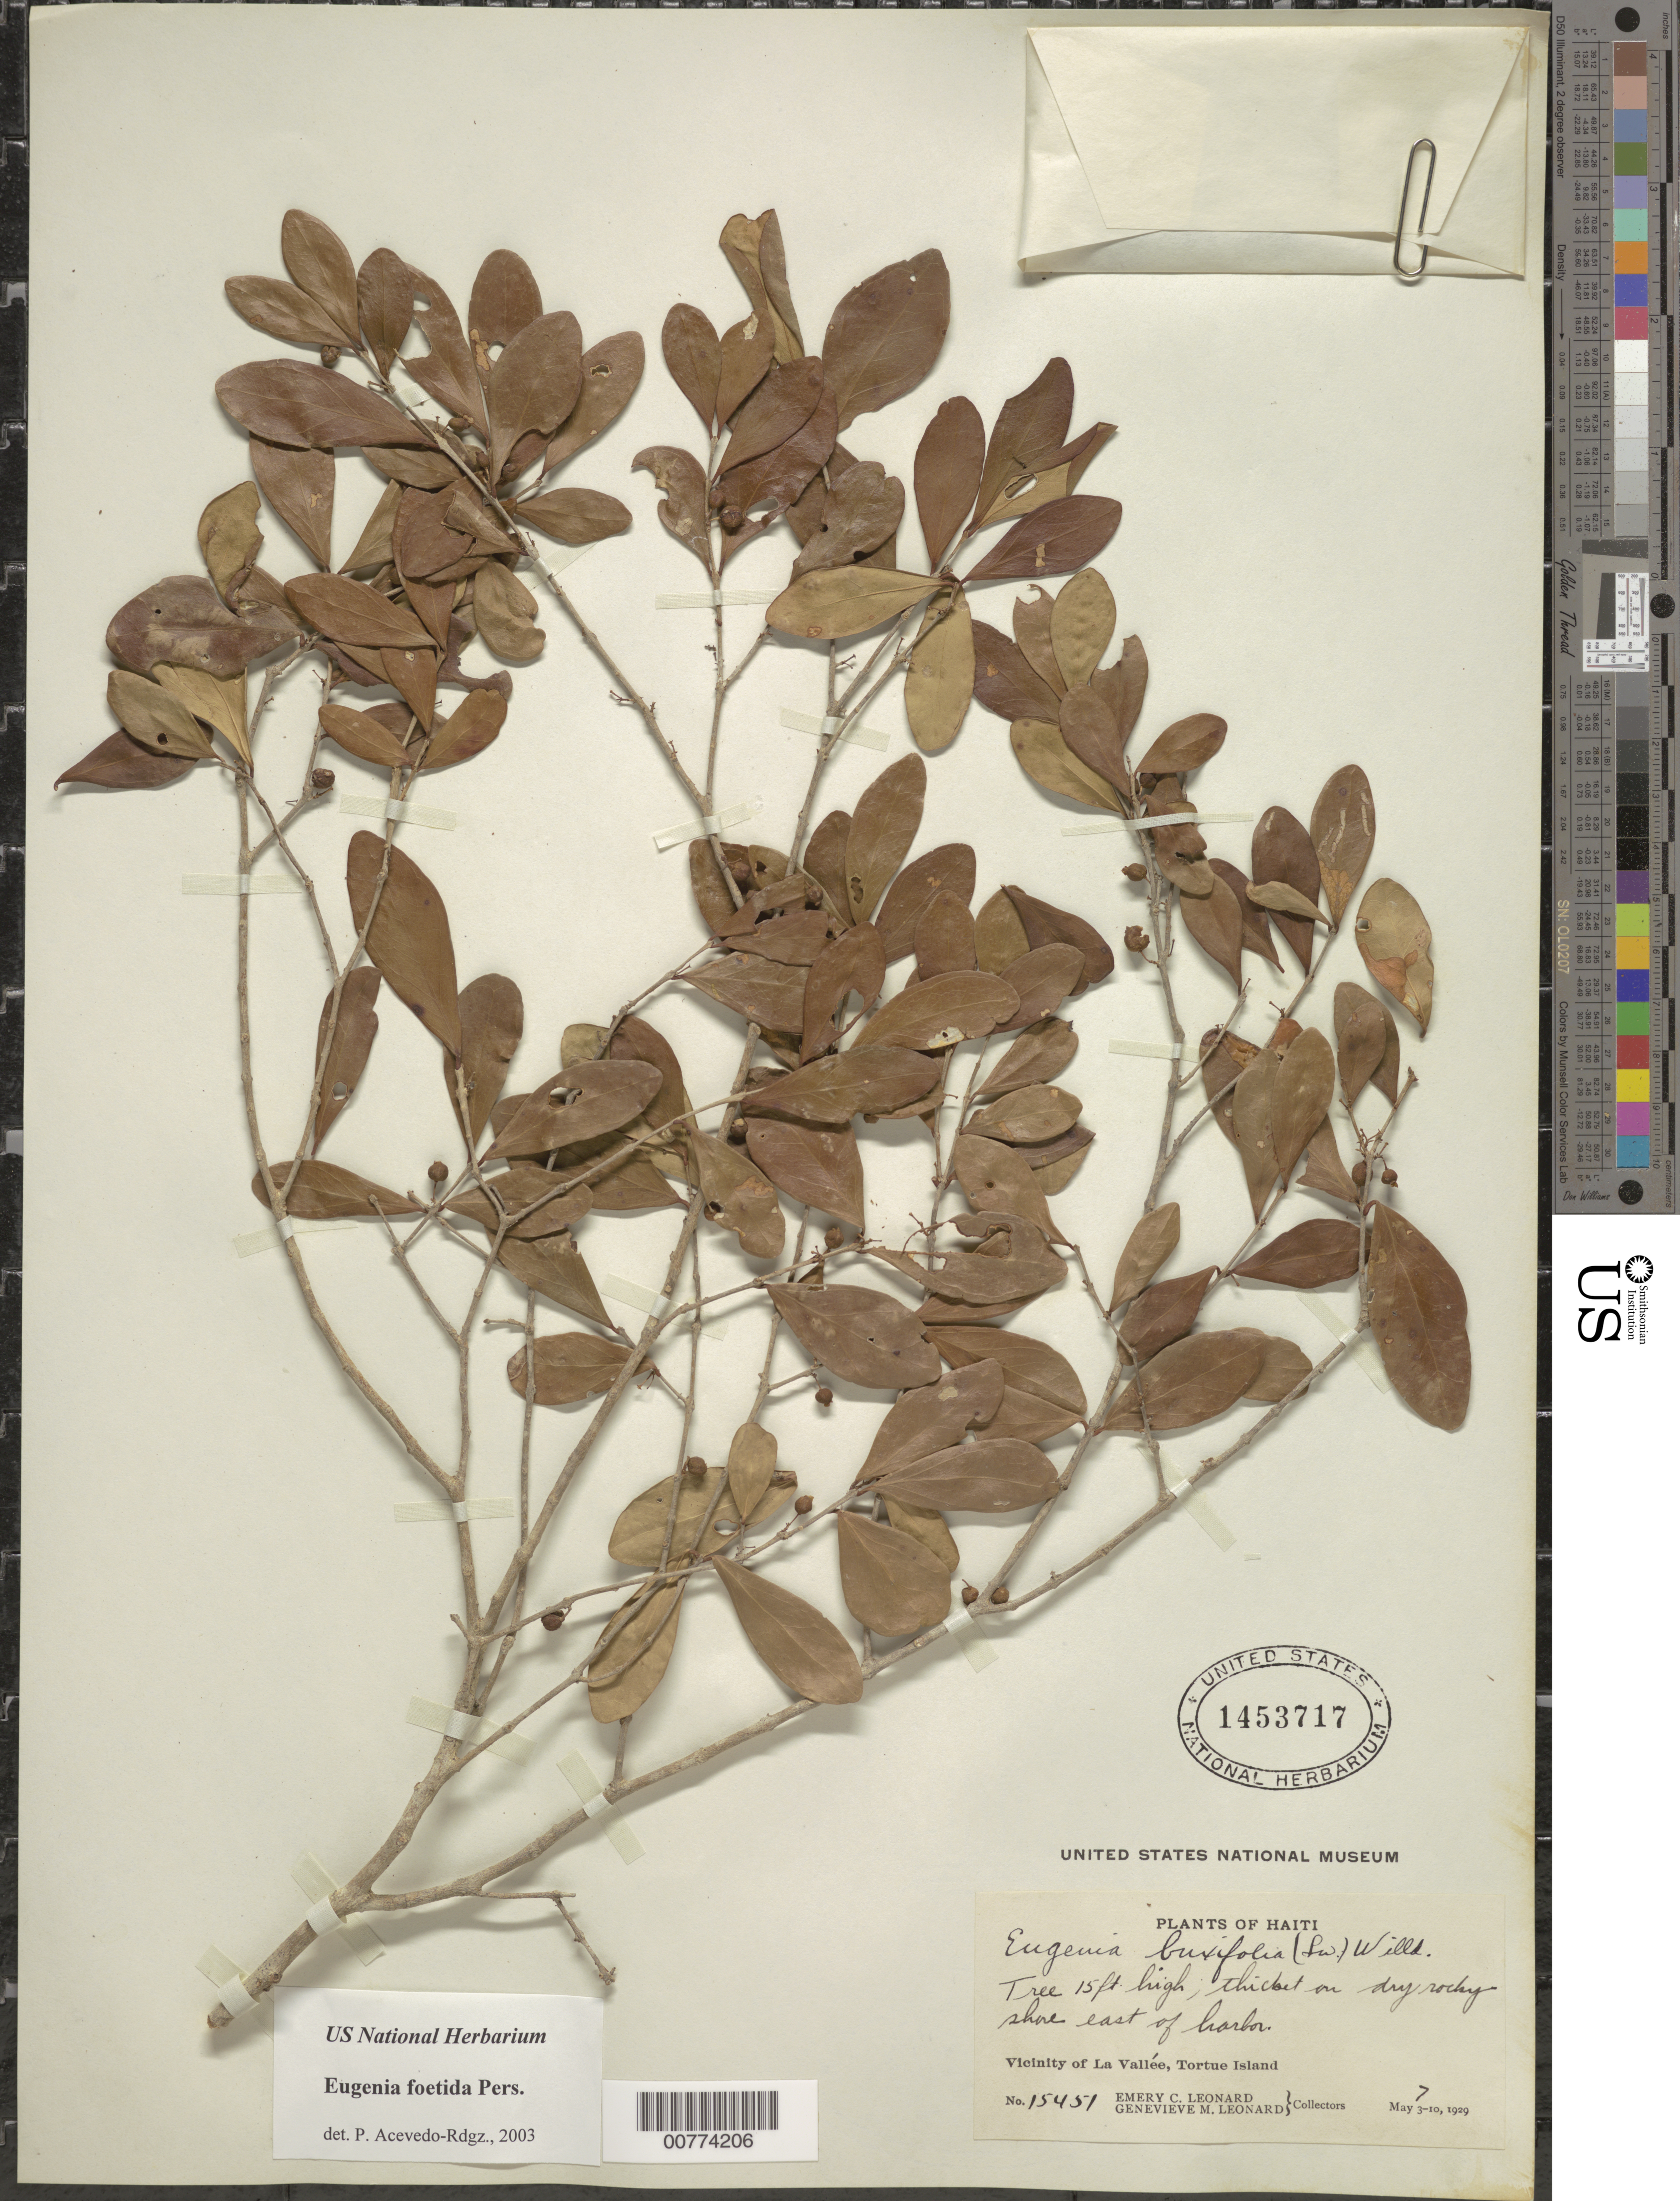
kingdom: Plantae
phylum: Tracheophyta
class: Magnoliopsida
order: Myrtales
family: Myrtaceae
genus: Eugenia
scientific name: Eugenia foetida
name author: Pers.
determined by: Acevedo-Rodríguez, P., (BOT), Smithsonian Institution - National Museum of Natural History (UNITED STATES)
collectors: E. C. Leonard & G. M. Leonard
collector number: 15451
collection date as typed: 07 May 1929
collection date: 1929-05-07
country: Haiti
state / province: Nord-Óuest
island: Île de la Tortue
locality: Tortue Island, La Vallée, east of harbor.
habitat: Thicket on dry rocky shore.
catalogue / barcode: US 1453717